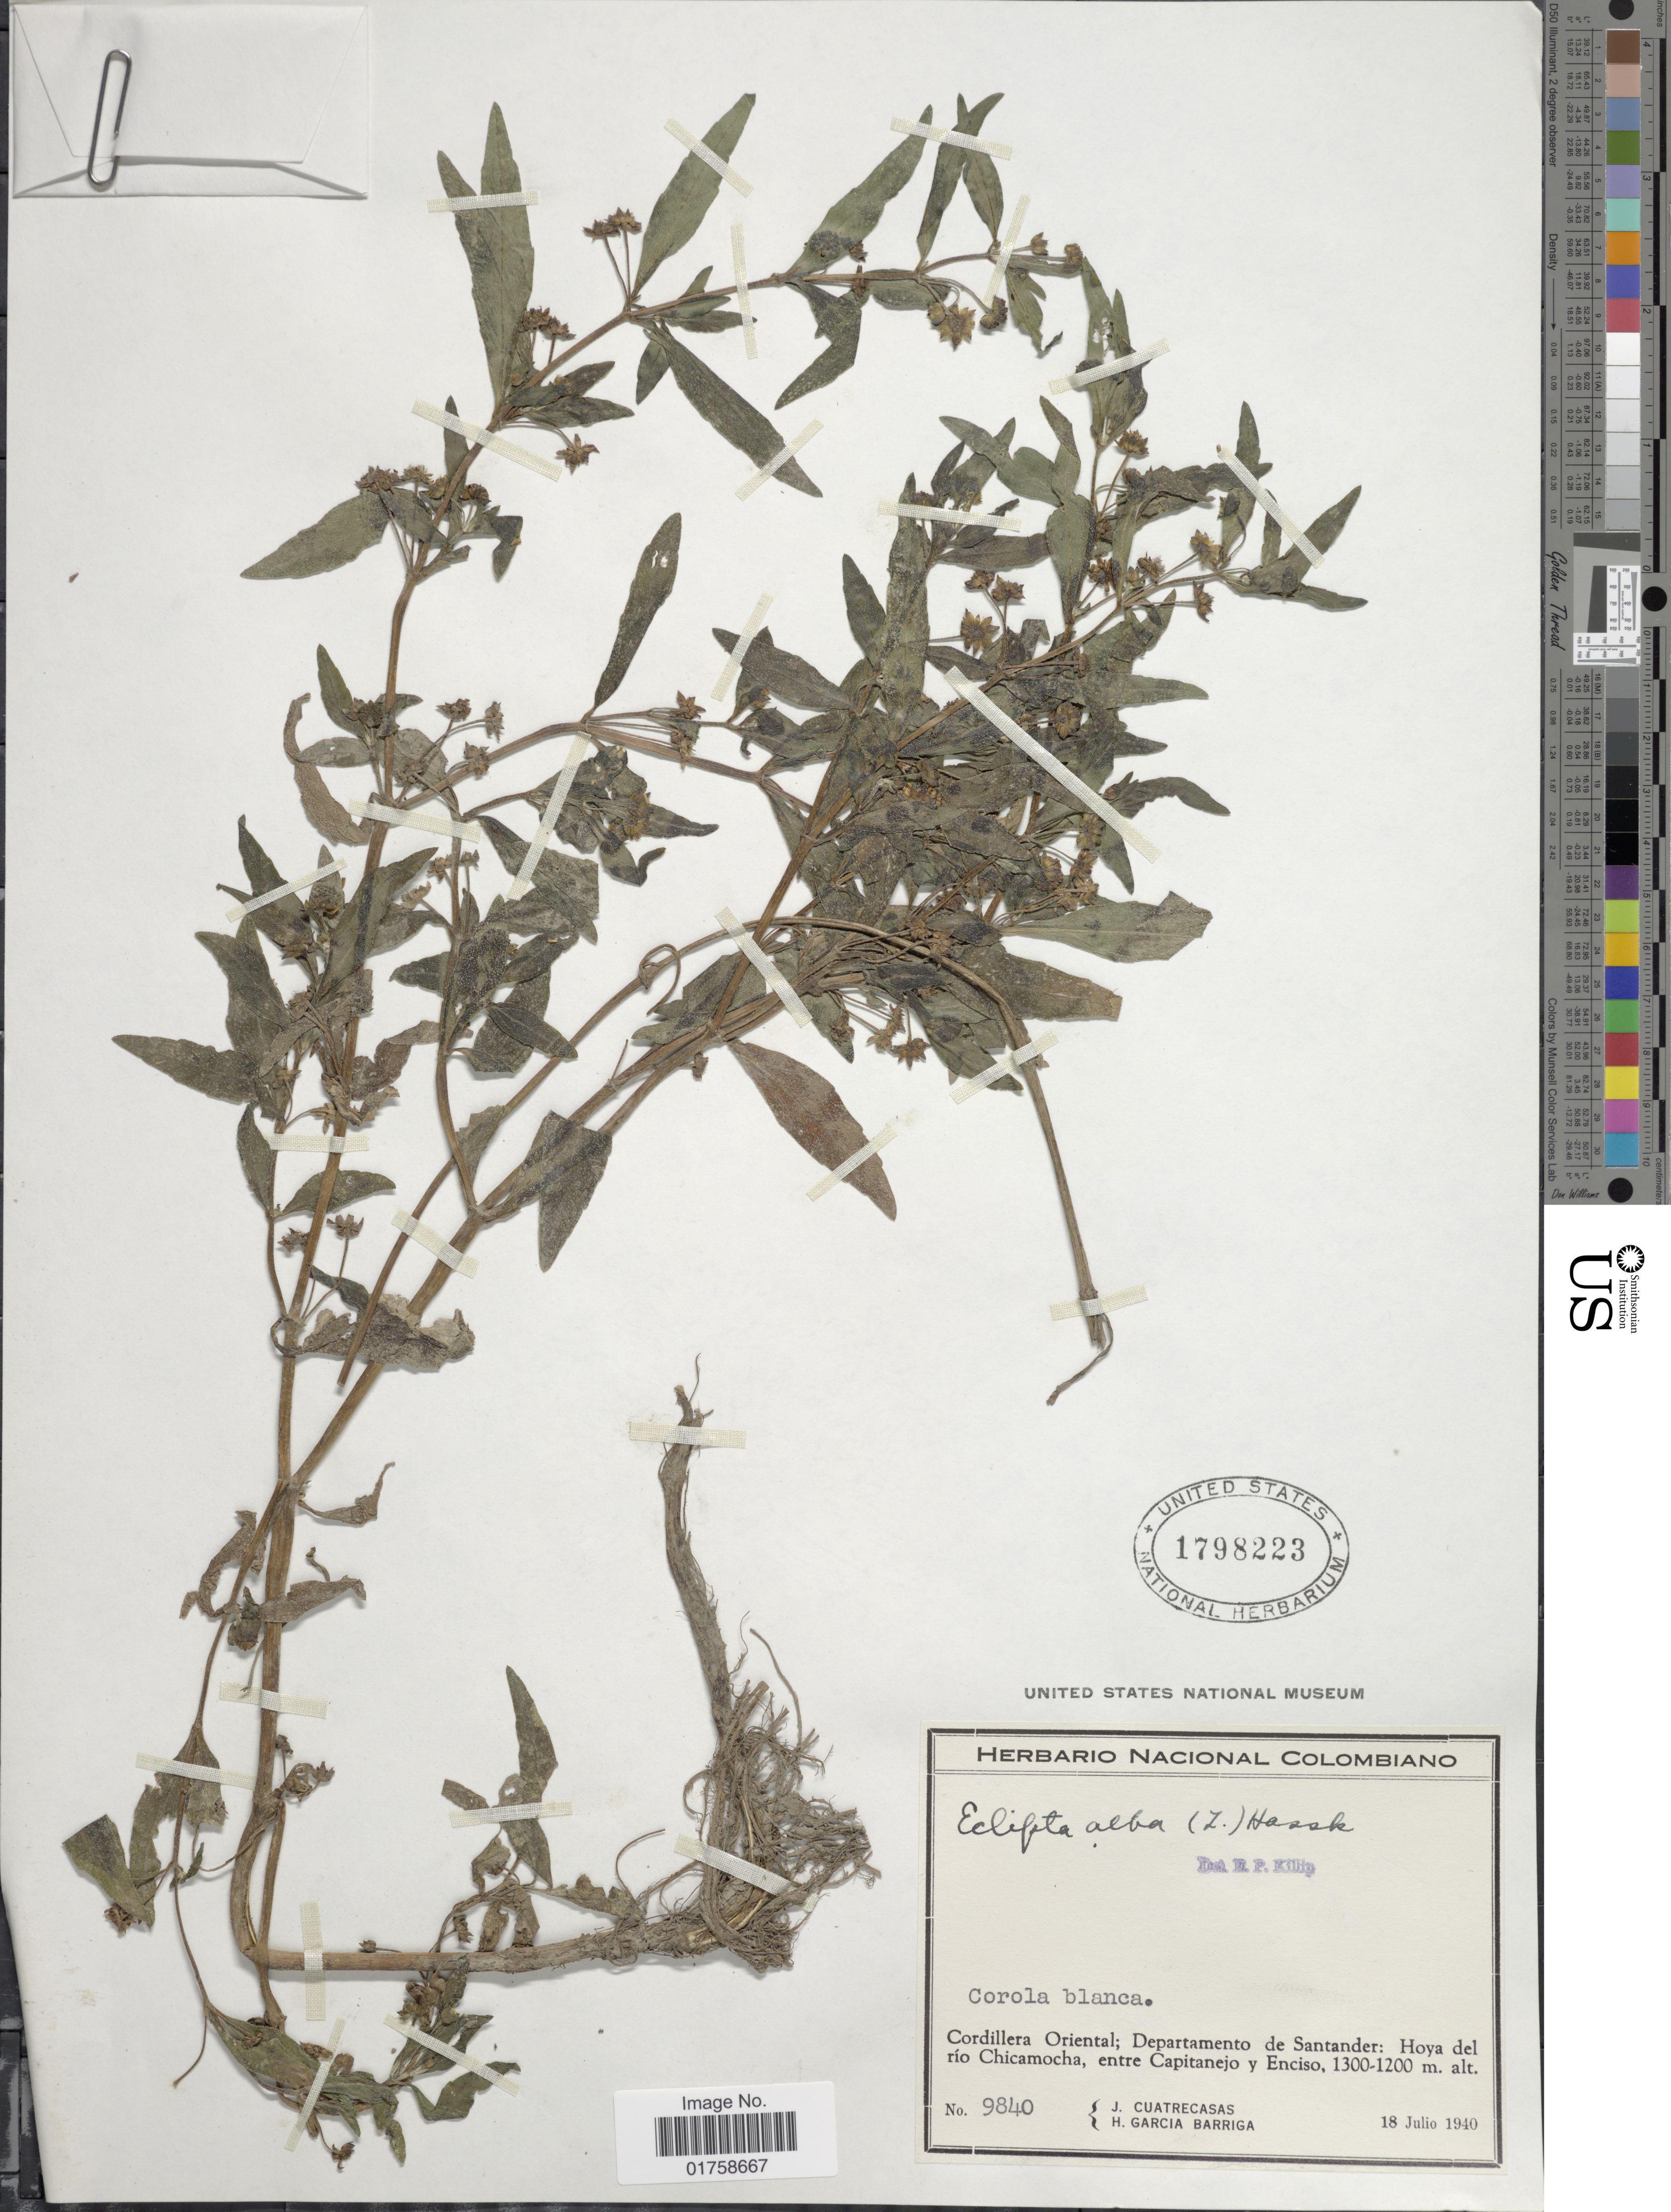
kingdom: Plantae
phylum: Tracheophyta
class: Magnoliopsida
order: Asterales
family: Asteraceae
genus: Eclipta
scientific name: Eclipta alba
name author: (L.) Hassk.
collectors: J. Cuatrecasas & H. García Barriga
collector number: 9840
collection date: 1940-07-18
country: Colombia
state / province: Santander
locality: Cordillera Oriental; Departamento de Santander: Hoya del rio Chicamocham entre Capitanejo y Enciso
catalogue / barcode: US 1798223